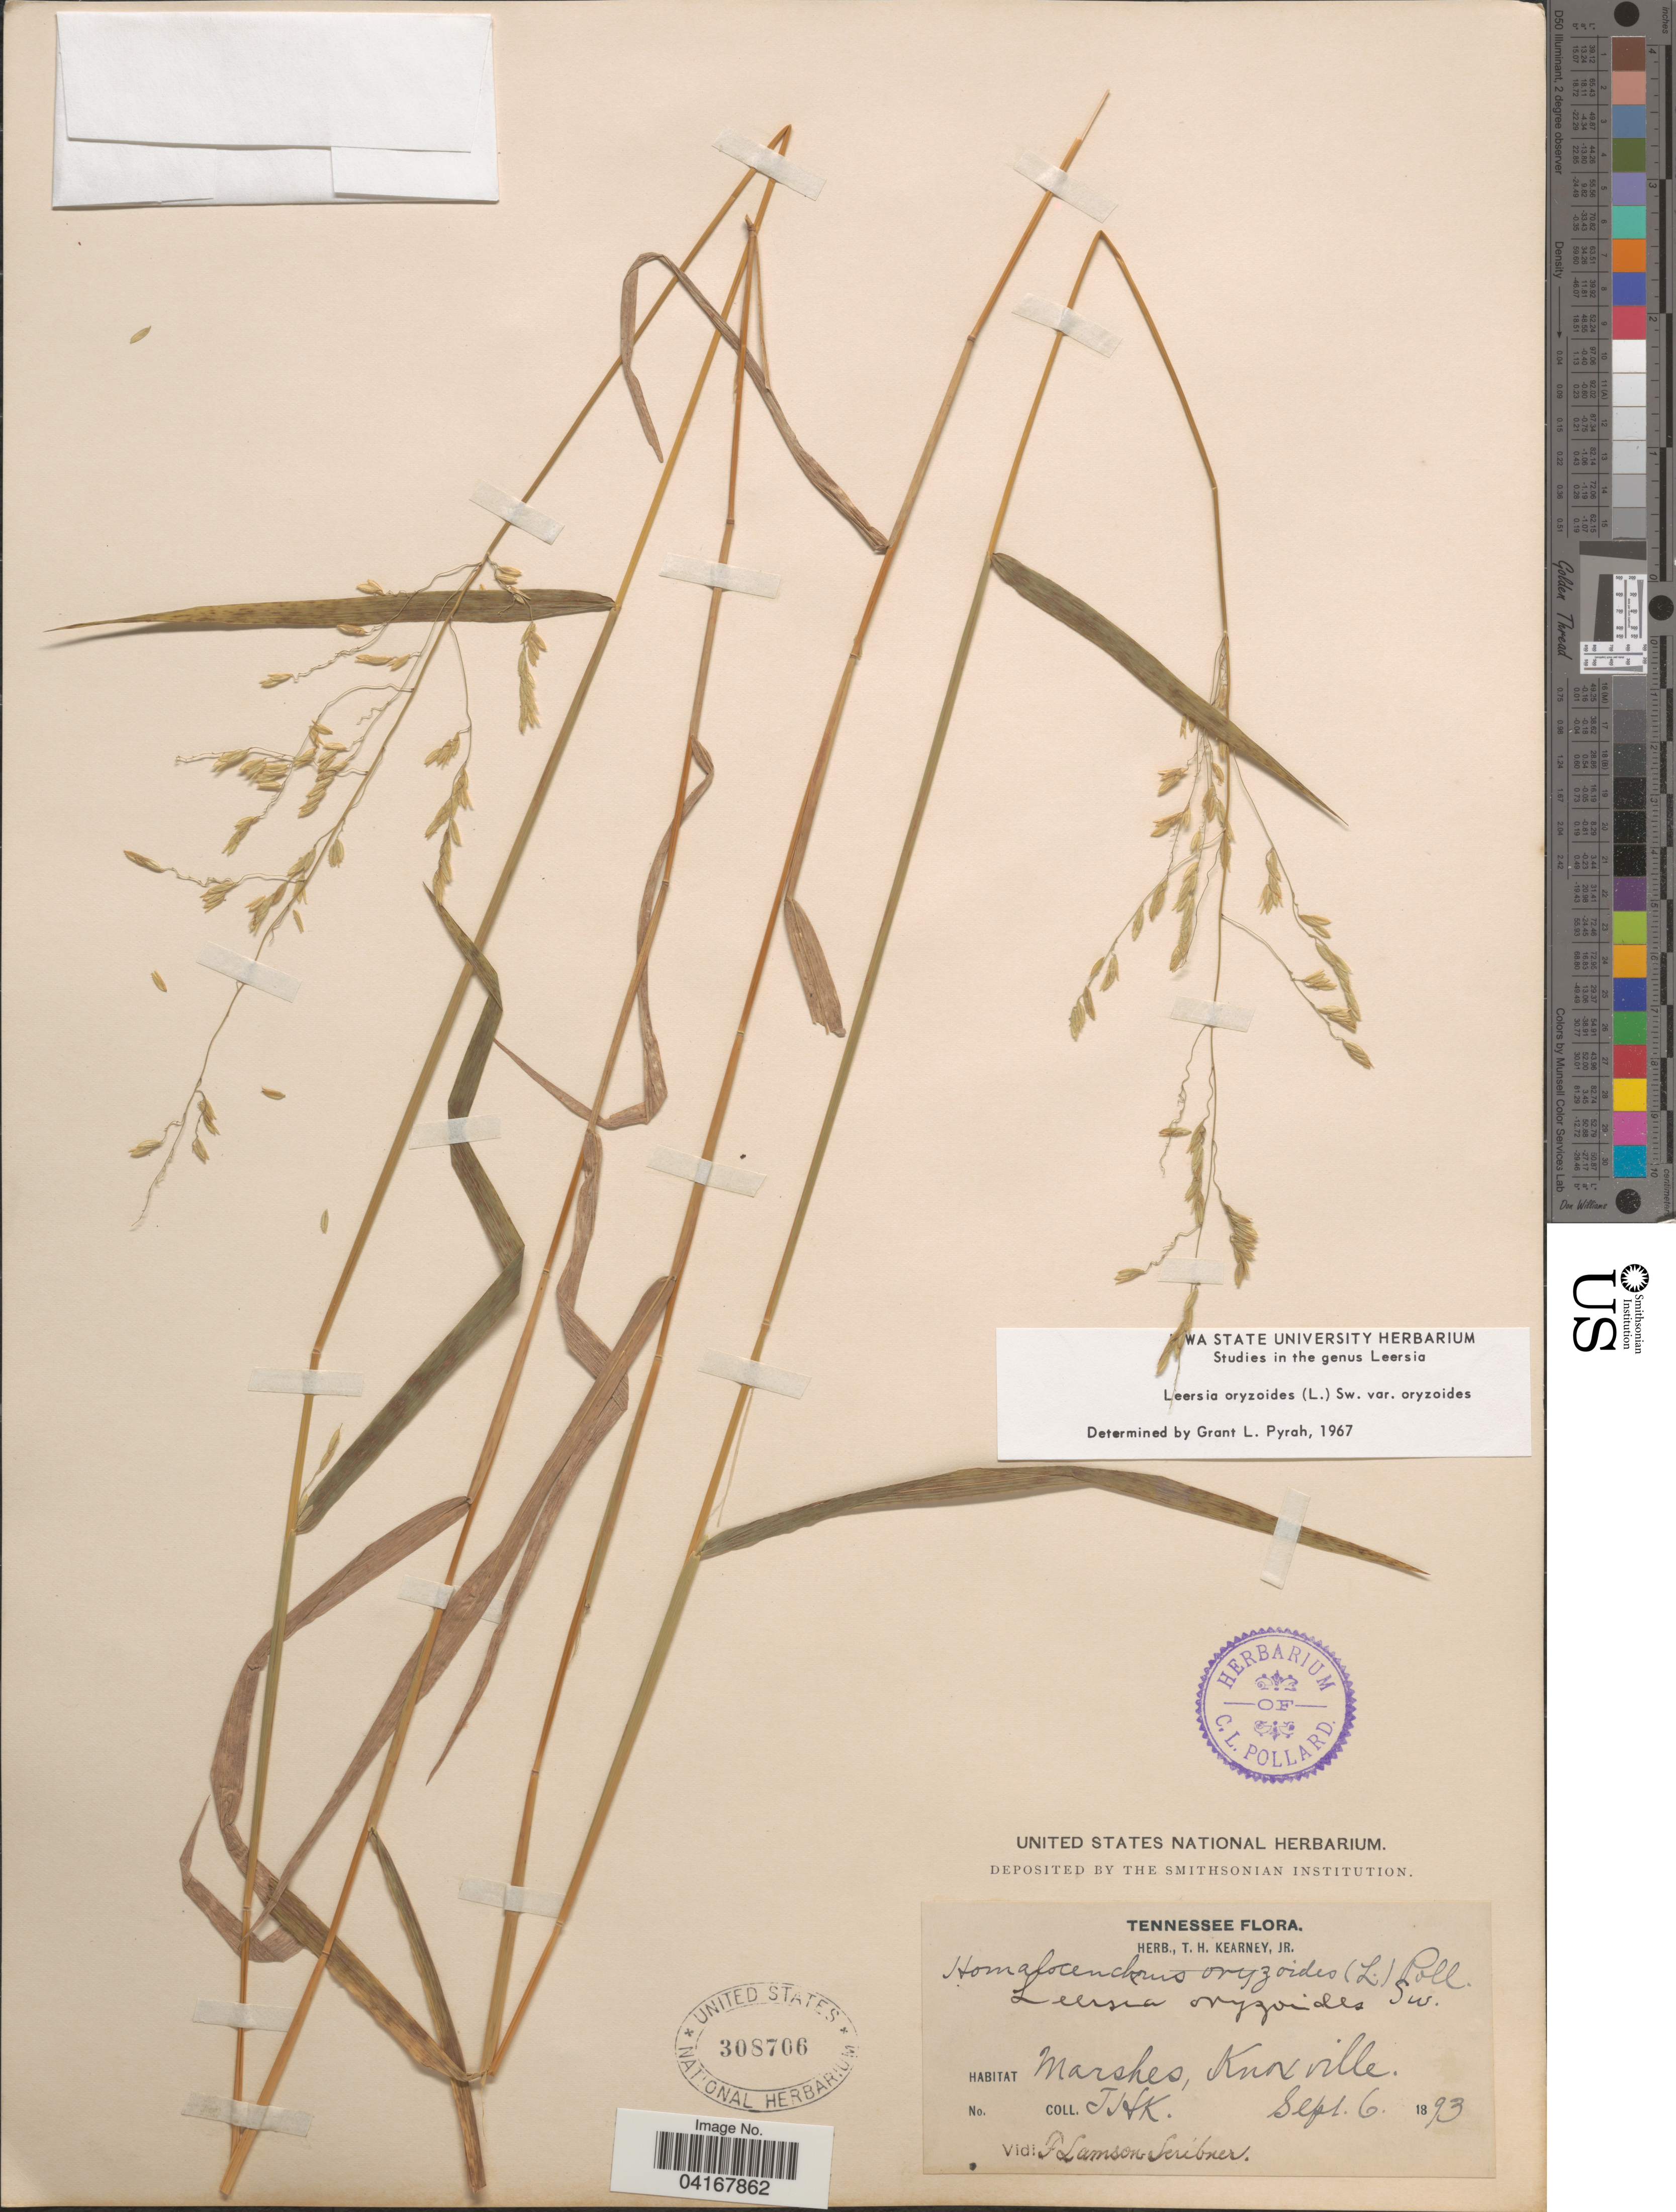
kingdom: Plantae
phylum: Tracheophyta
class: Liliopsida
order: Poales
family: Poaceae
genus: Leersia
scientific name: Leersia oryzoides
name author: (L.) Sw.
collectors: T. H. Kearney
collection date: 1893-09-06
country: United States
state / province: Tennessee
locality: Knoxville.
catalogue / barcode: US 308706